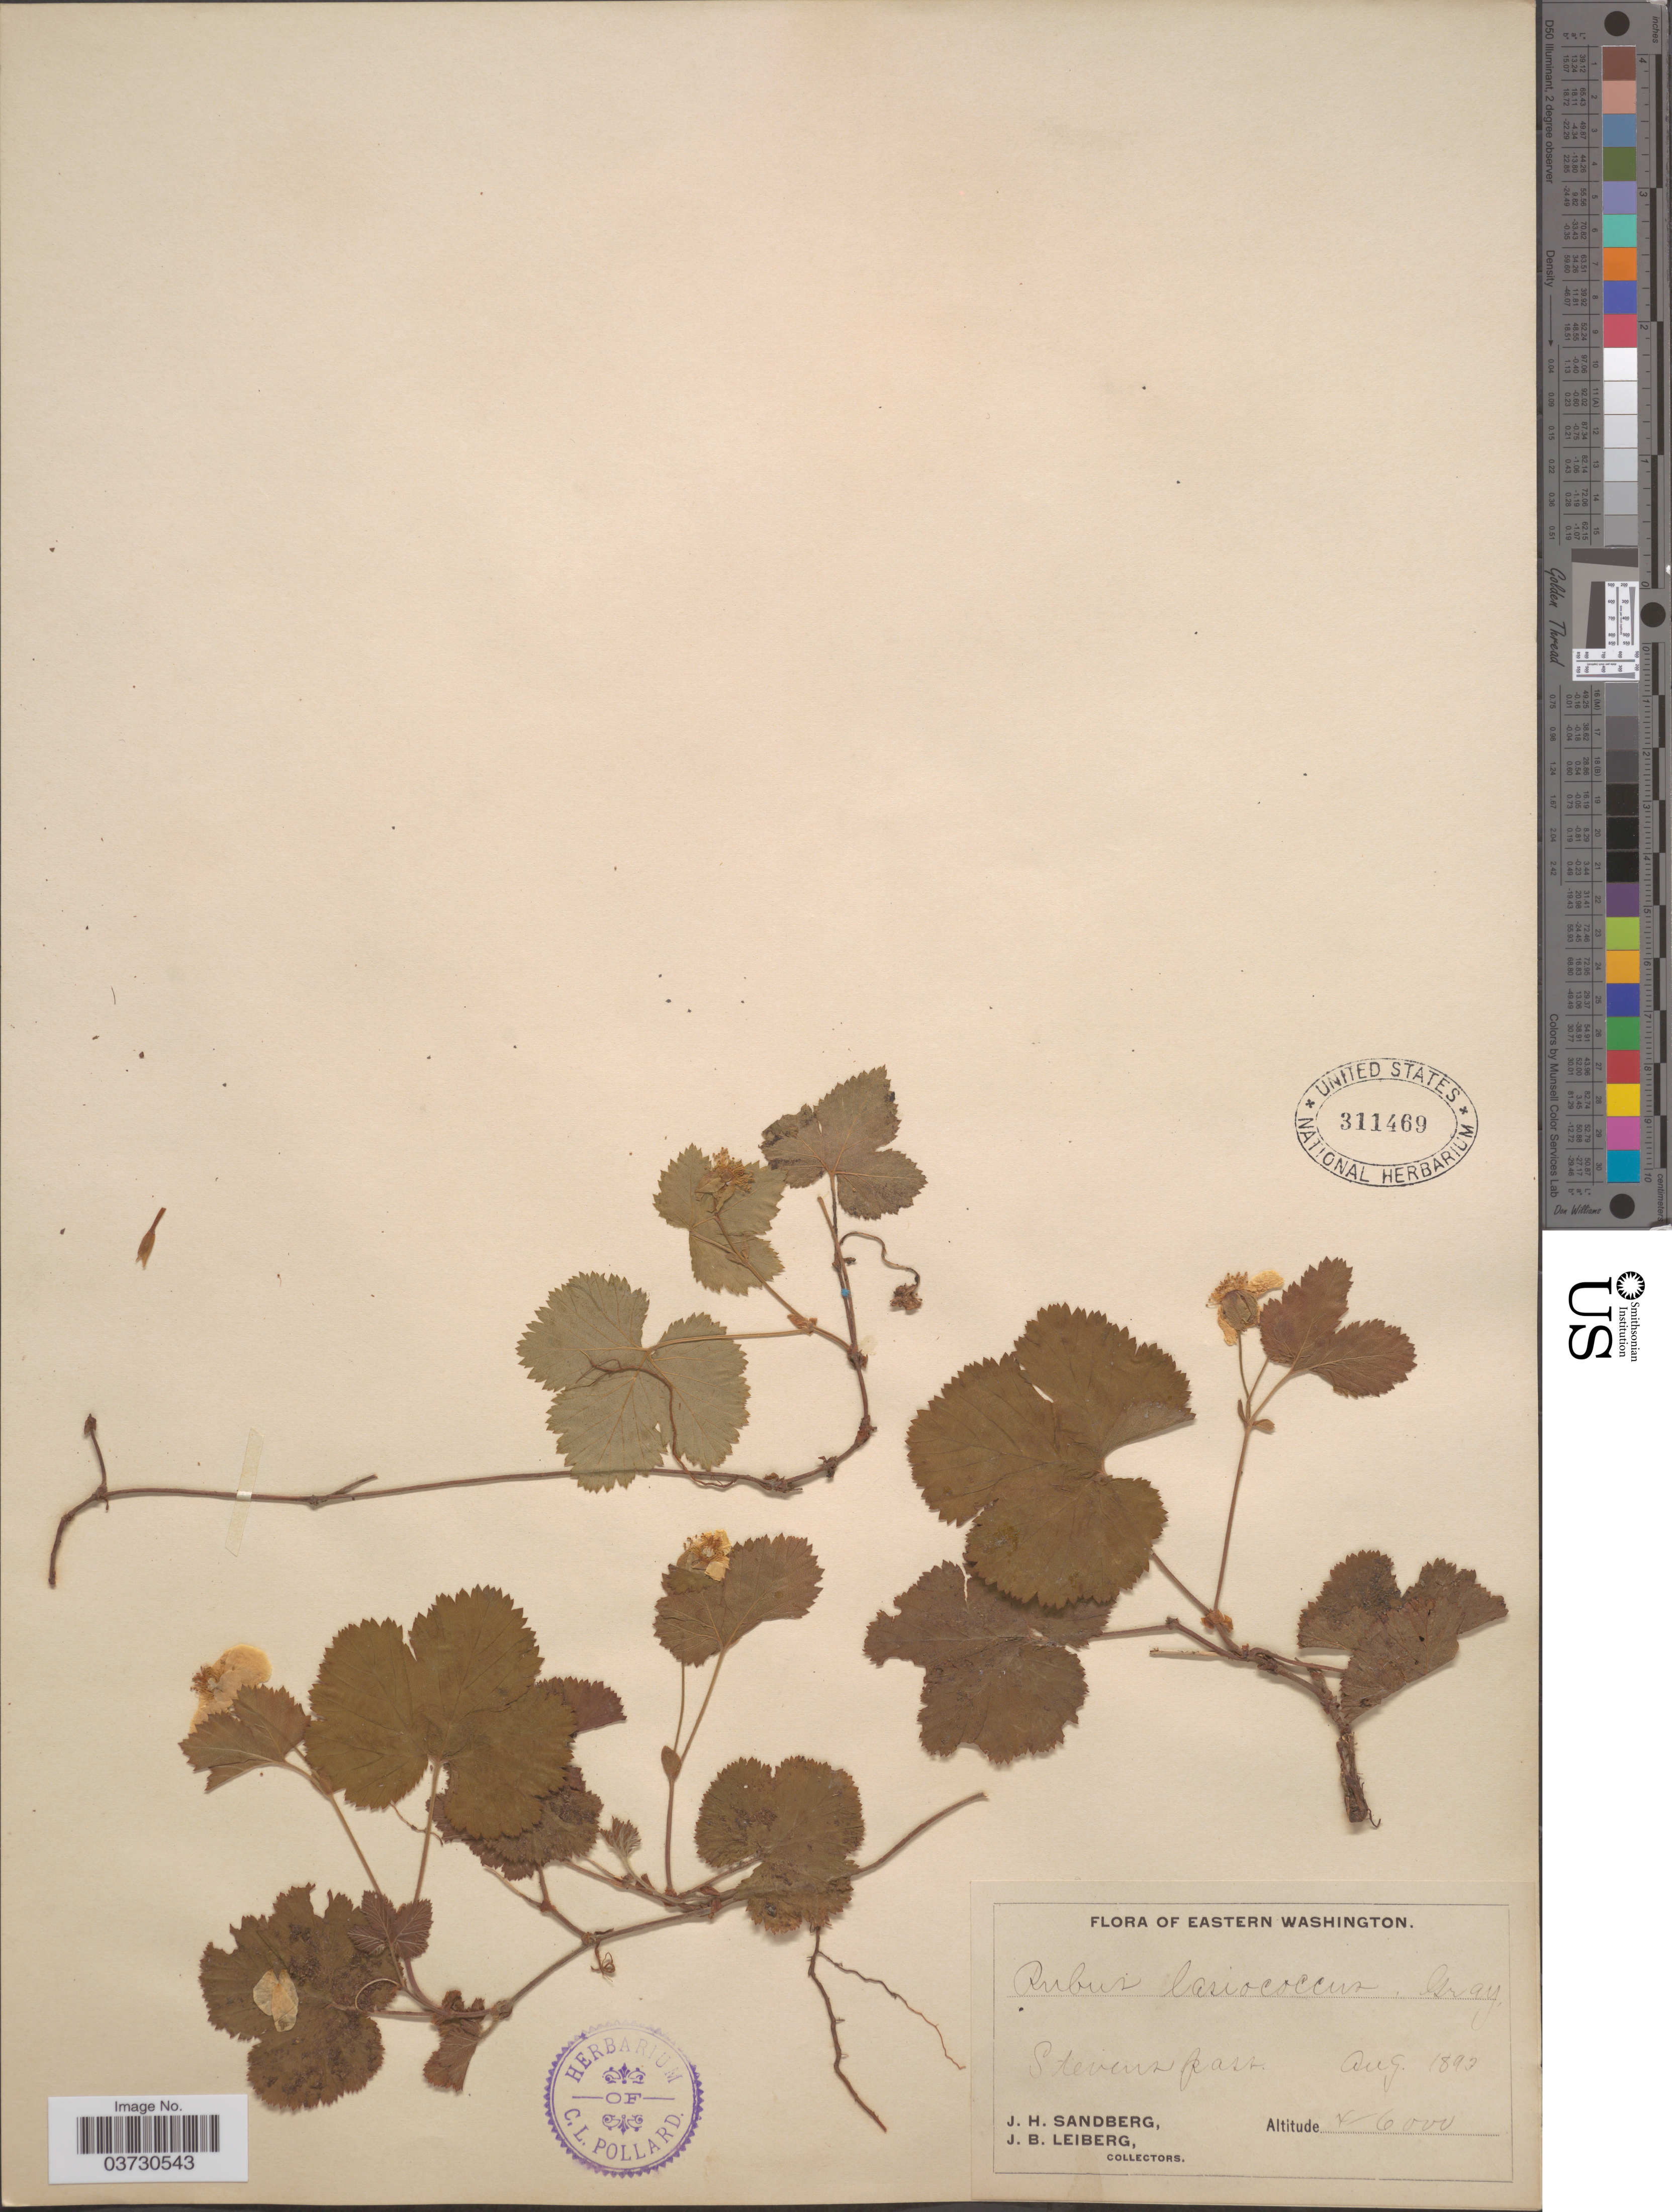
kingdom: Plantae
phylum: Tracheophyta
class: Magnoliopsida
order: Rosales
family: Rosaceae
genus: Rubus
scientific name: Rubus lasiococcus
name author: A. Gray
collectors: J. H. Sandberg & J. B. Leiberg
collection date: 1893-08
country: United States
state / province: Washington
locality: Eastern Washington. Stevens Pass.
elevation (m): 1219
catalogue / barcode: US 311489